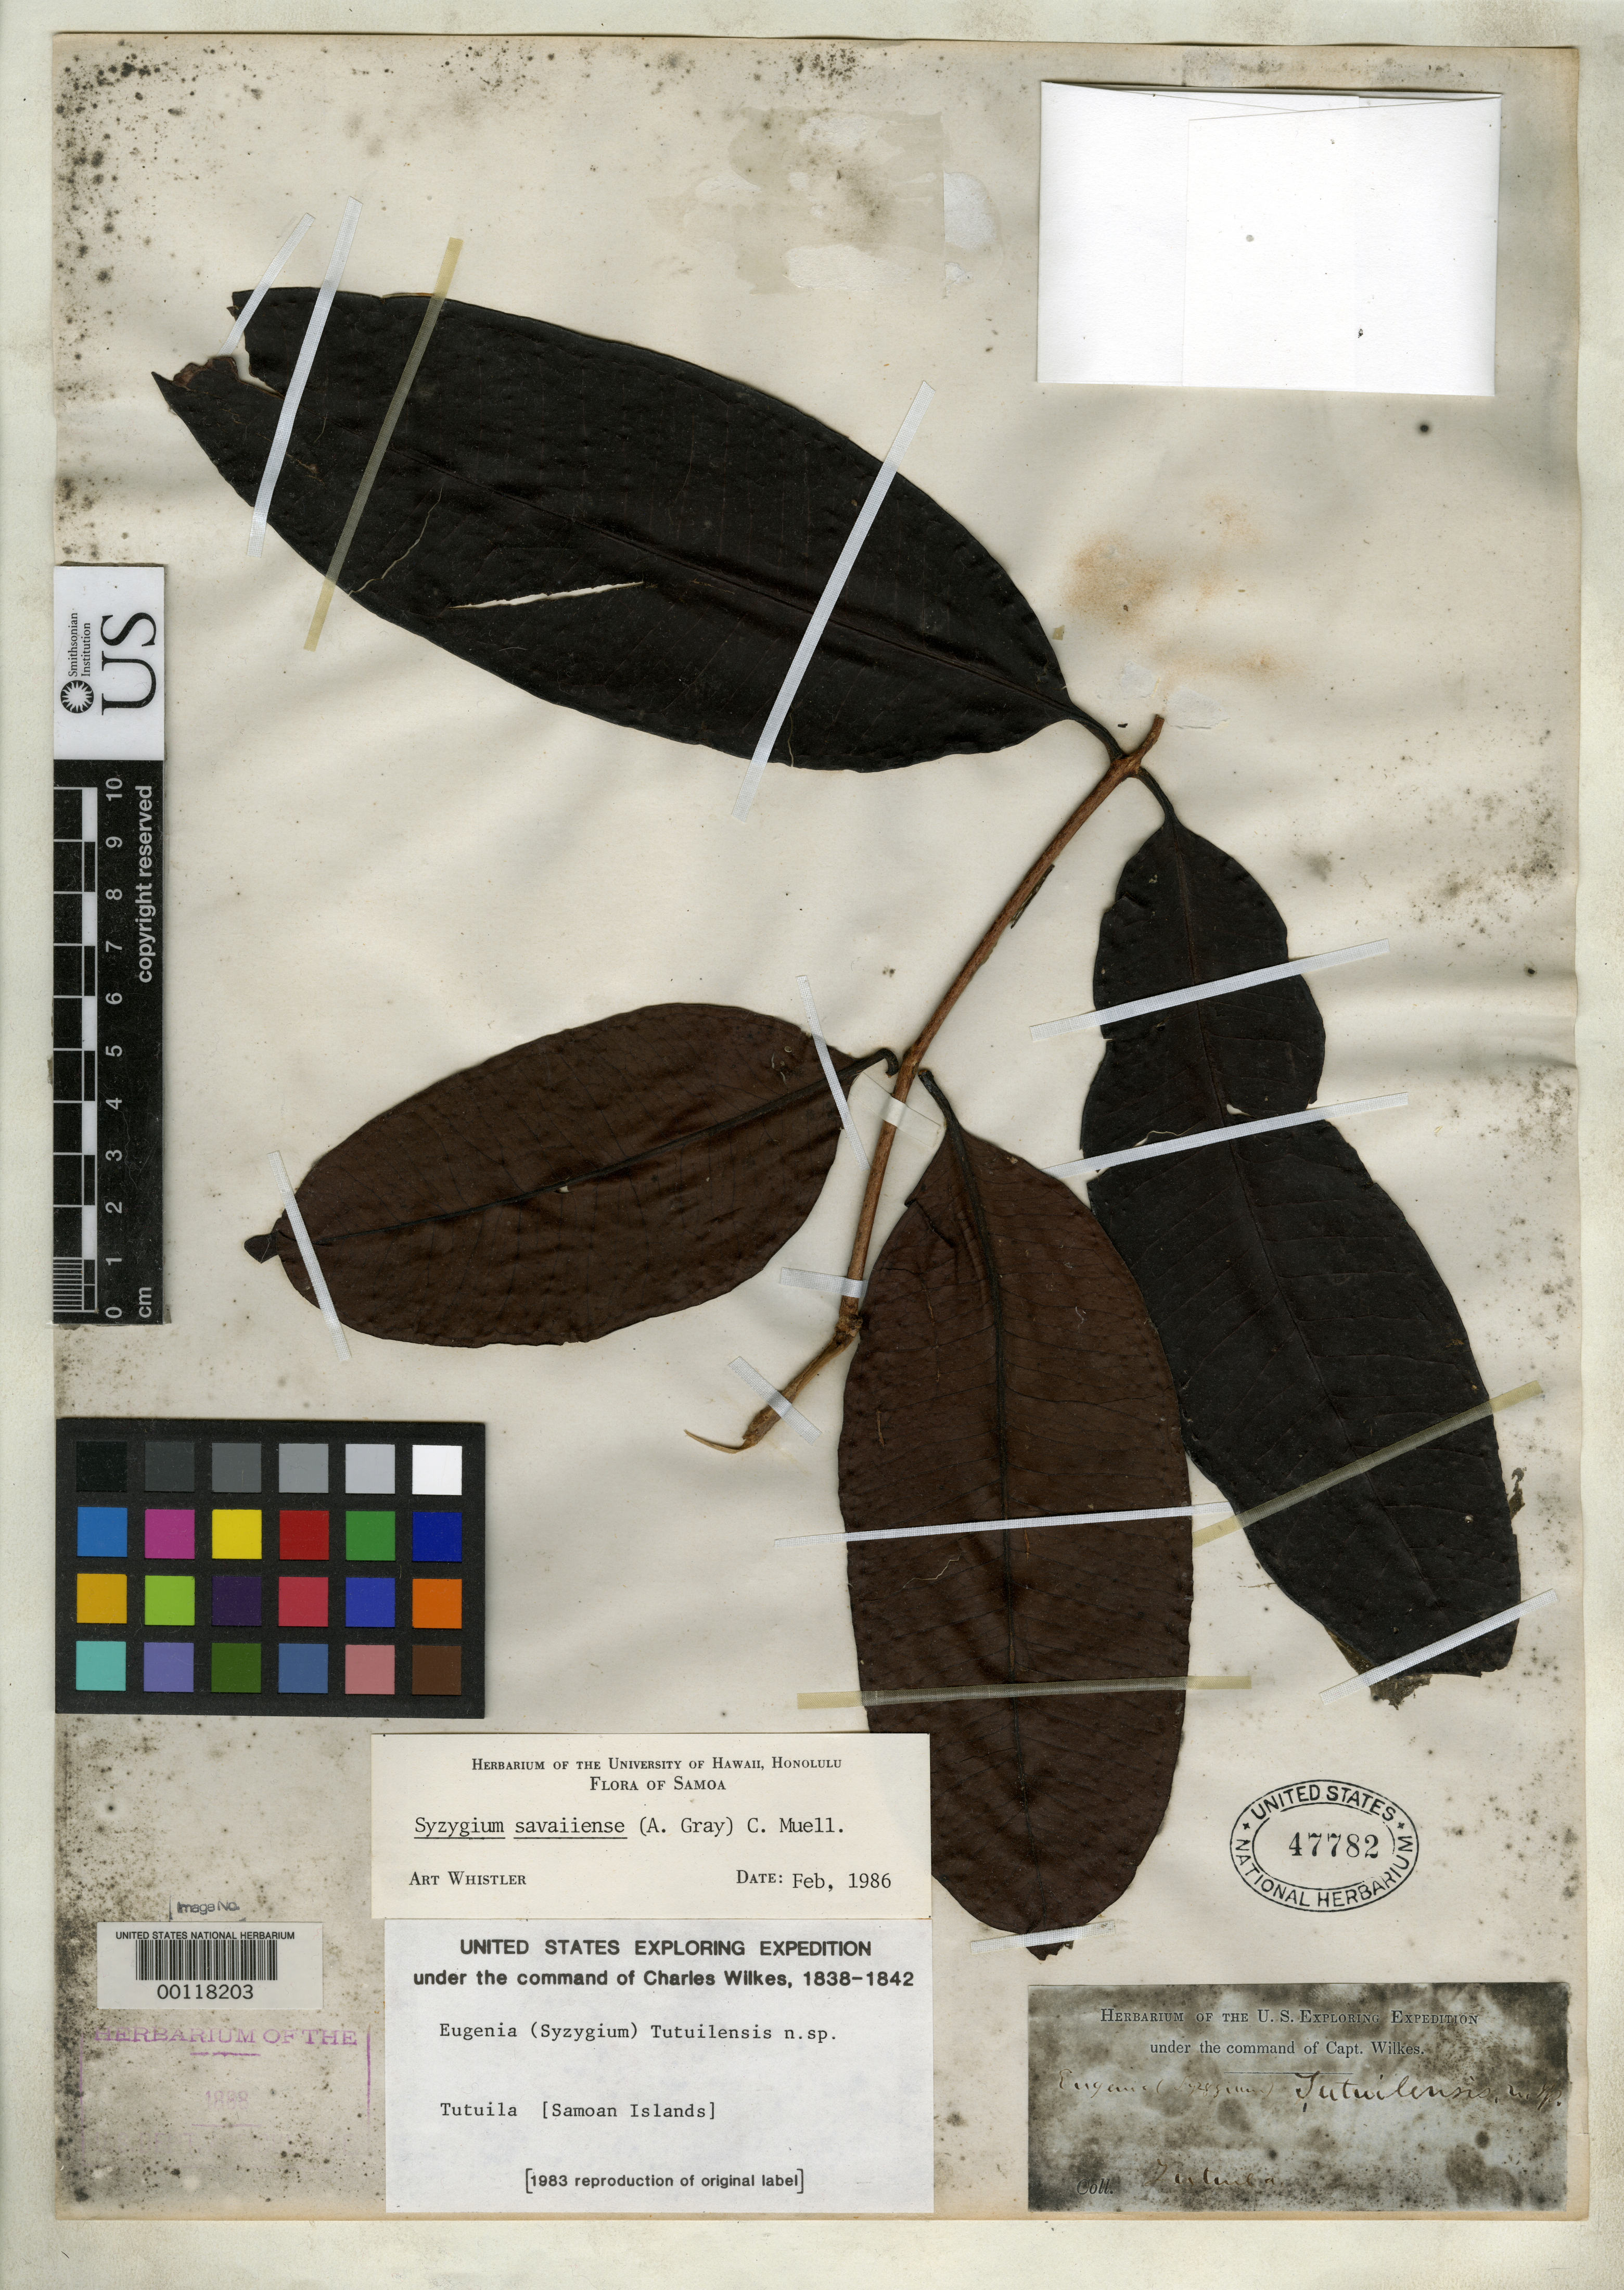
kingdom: Plantae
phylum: Tracheophyta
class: Magnoliopsida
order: Myrtales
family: Myrtaceae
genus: Eugenia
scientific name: Eugenia tutuilensis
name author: A. Gray in Wilkes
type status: Holotype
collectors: Wilkes Explor. Exped.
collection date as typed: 1838 to -- --- 1842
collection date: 1838/1842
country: American Samoa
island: Tutua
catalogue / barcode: US 47782